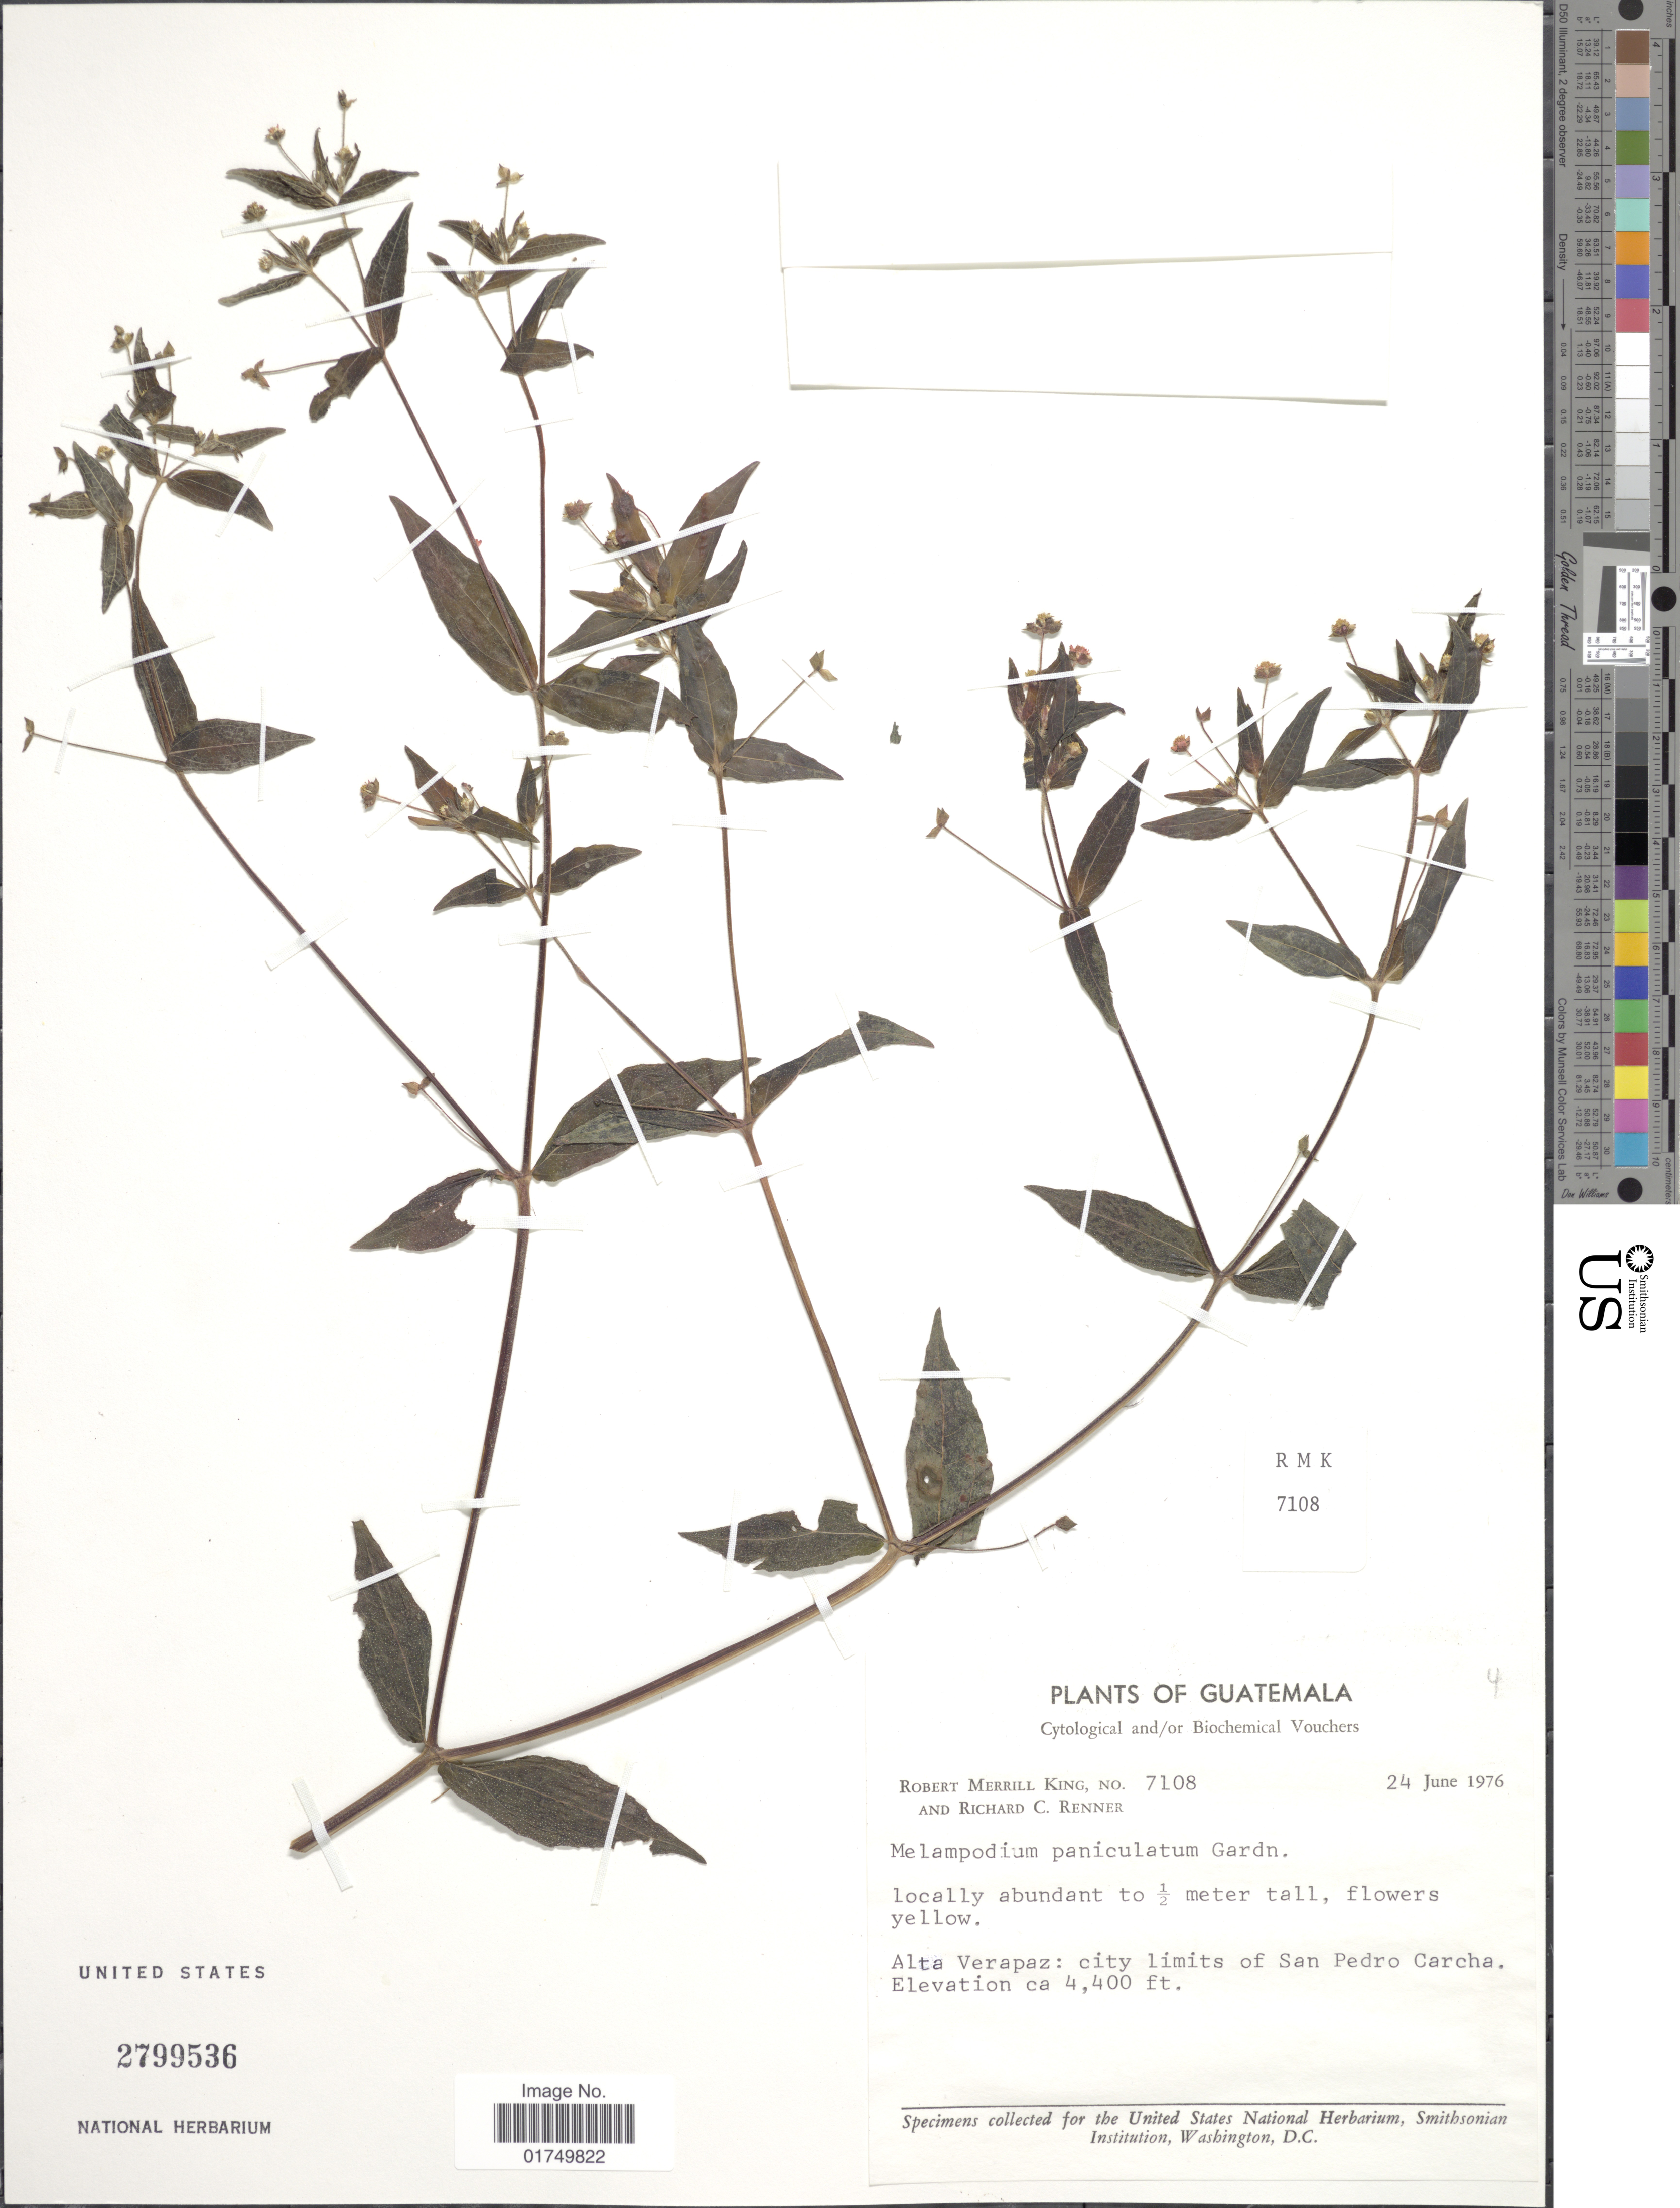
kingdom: Plantae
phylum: Tracheophyta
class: Magnoliopsida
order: Asterales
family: Asteraceae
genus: Melampodium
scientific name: Melampodium paniculatum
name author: Gardner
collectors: R. M. King & R. C. Renner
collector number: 7108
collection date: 1976-06-24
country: Guatemala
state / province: Alta Verapaz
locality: City limits of San Pedro Carcha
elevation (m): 1341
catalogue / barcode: US 2799536